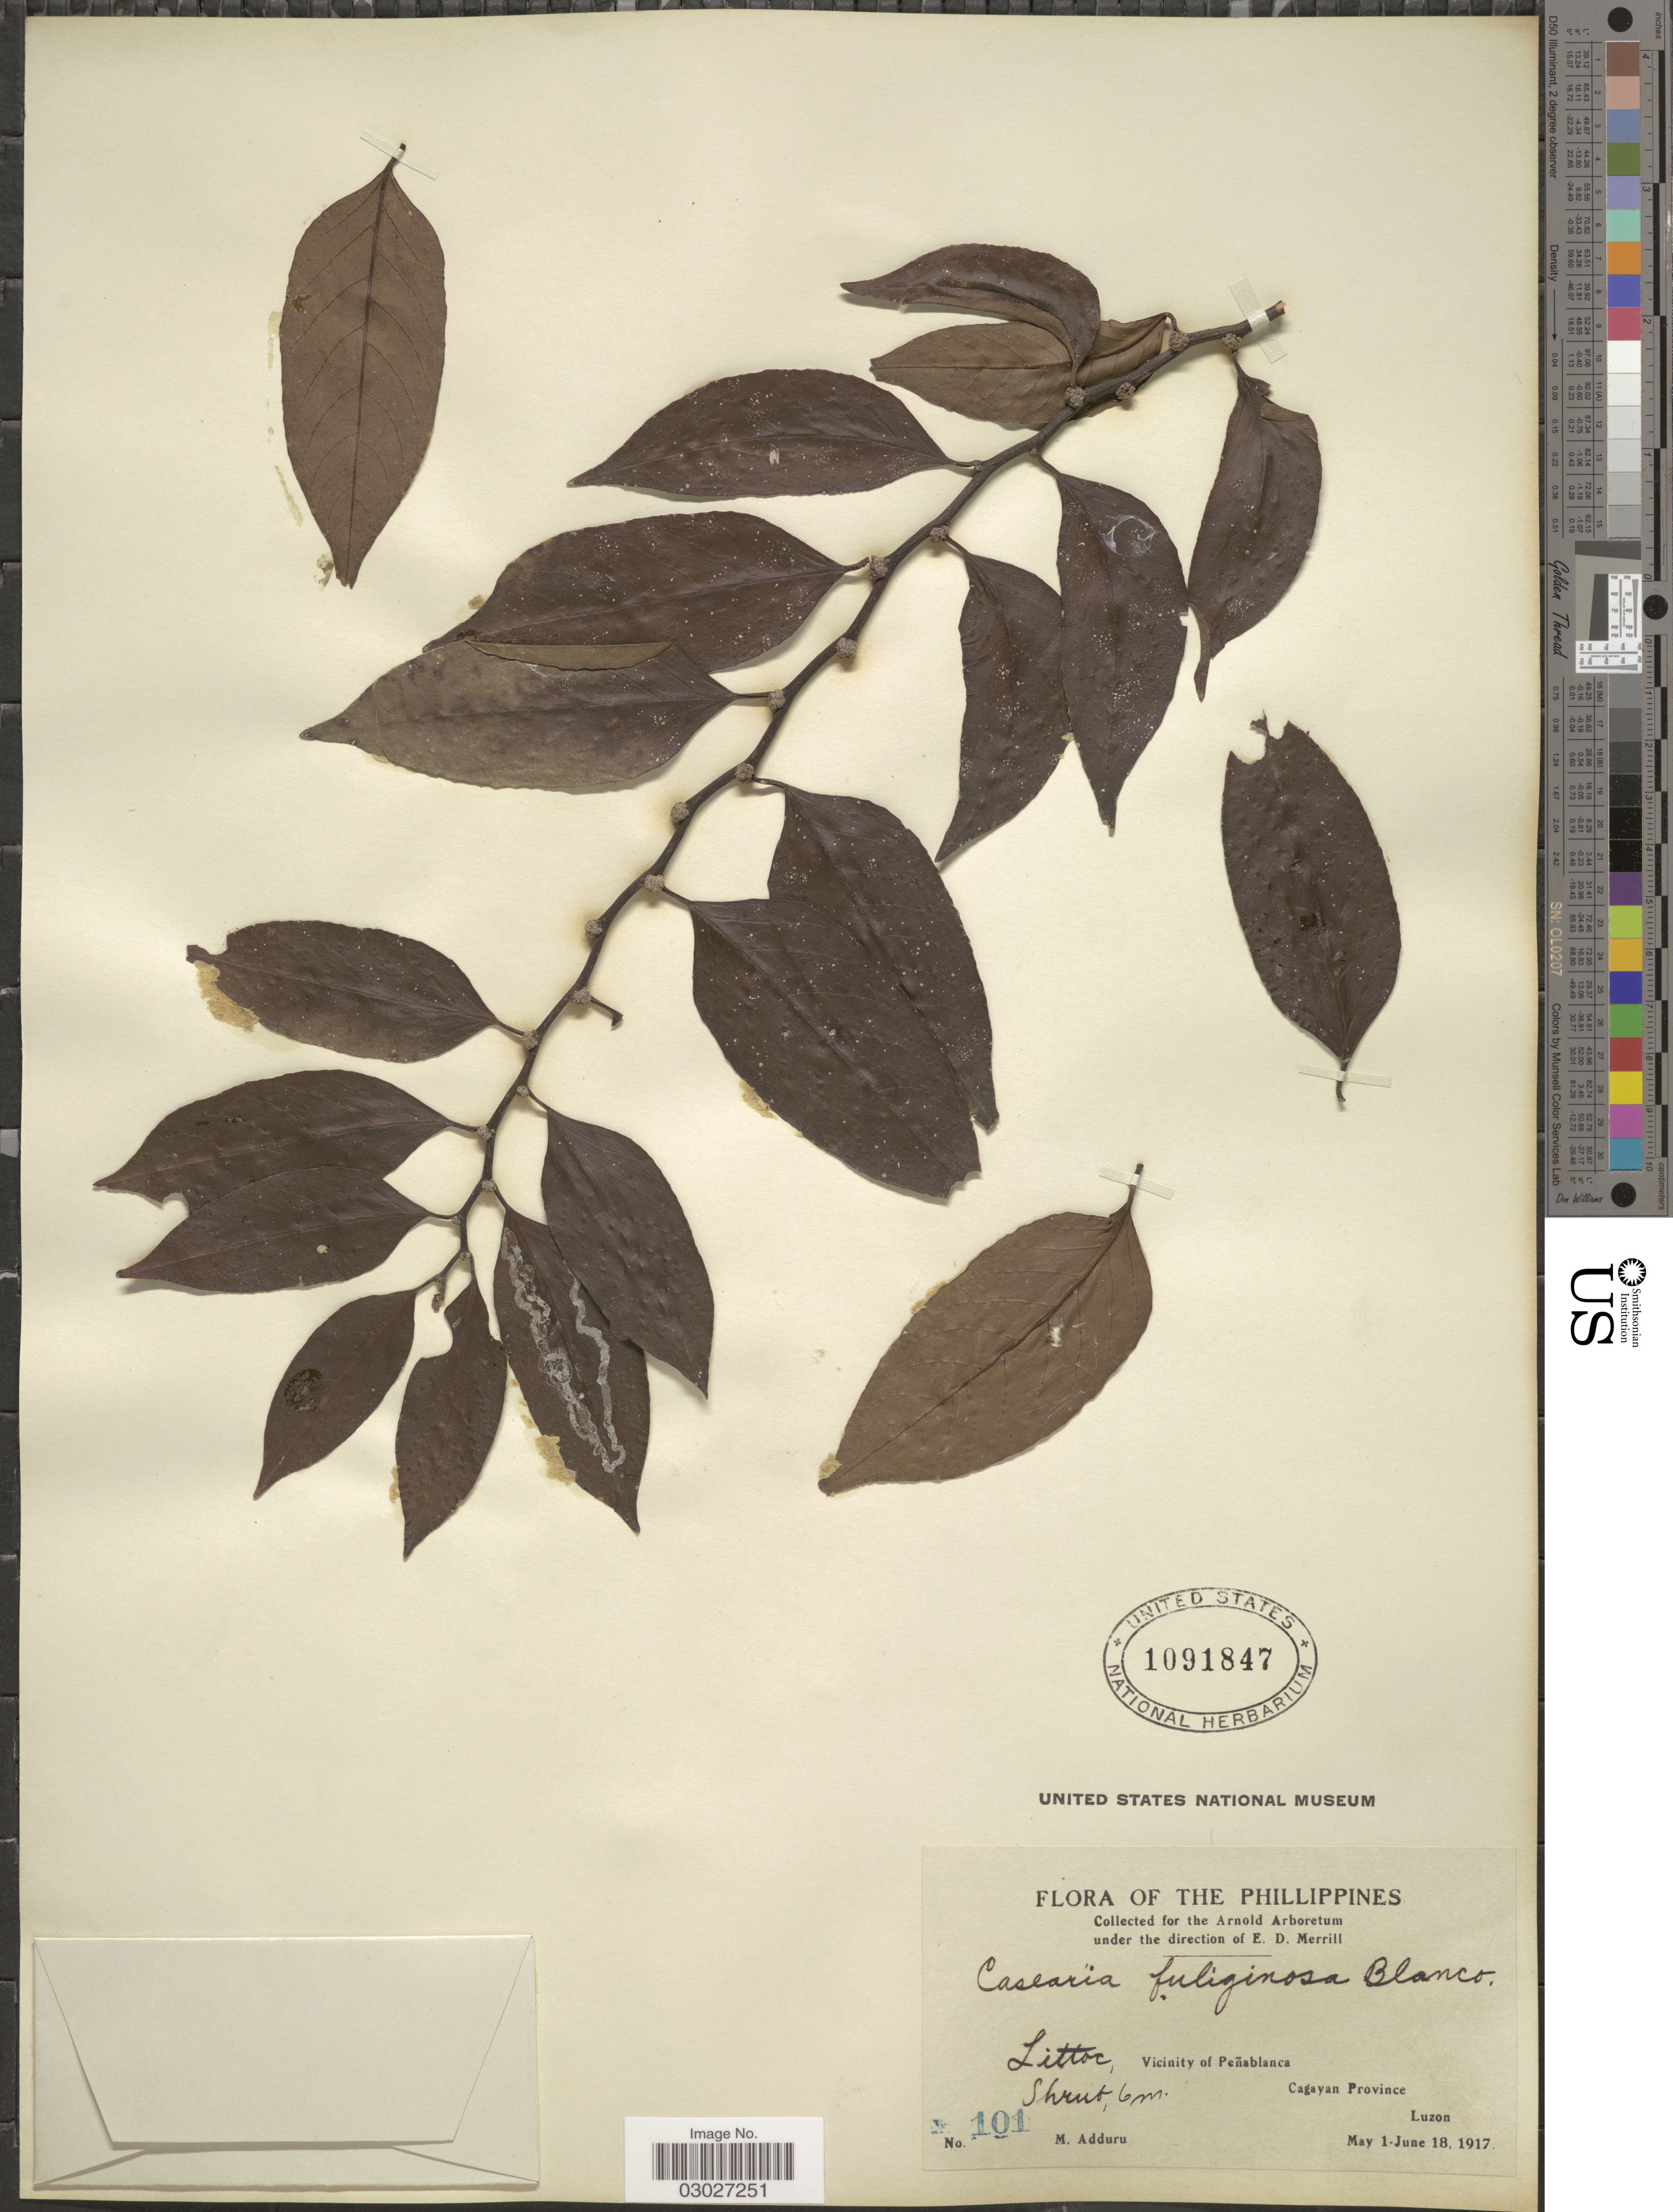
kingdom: Plantae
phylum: Tracheophyta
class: Magnoliopsida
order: Malpighiales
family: Salicaceae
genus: Casearia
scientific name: Casearia fuliginosa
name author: (Blanco) Blanco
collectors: M. Adduru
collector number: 101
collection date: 1917-05-01/1917-06-18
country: Philippines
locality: Littoc, Vicinity of Peñablanca, Cagayan Province.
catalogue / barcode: US 1091847